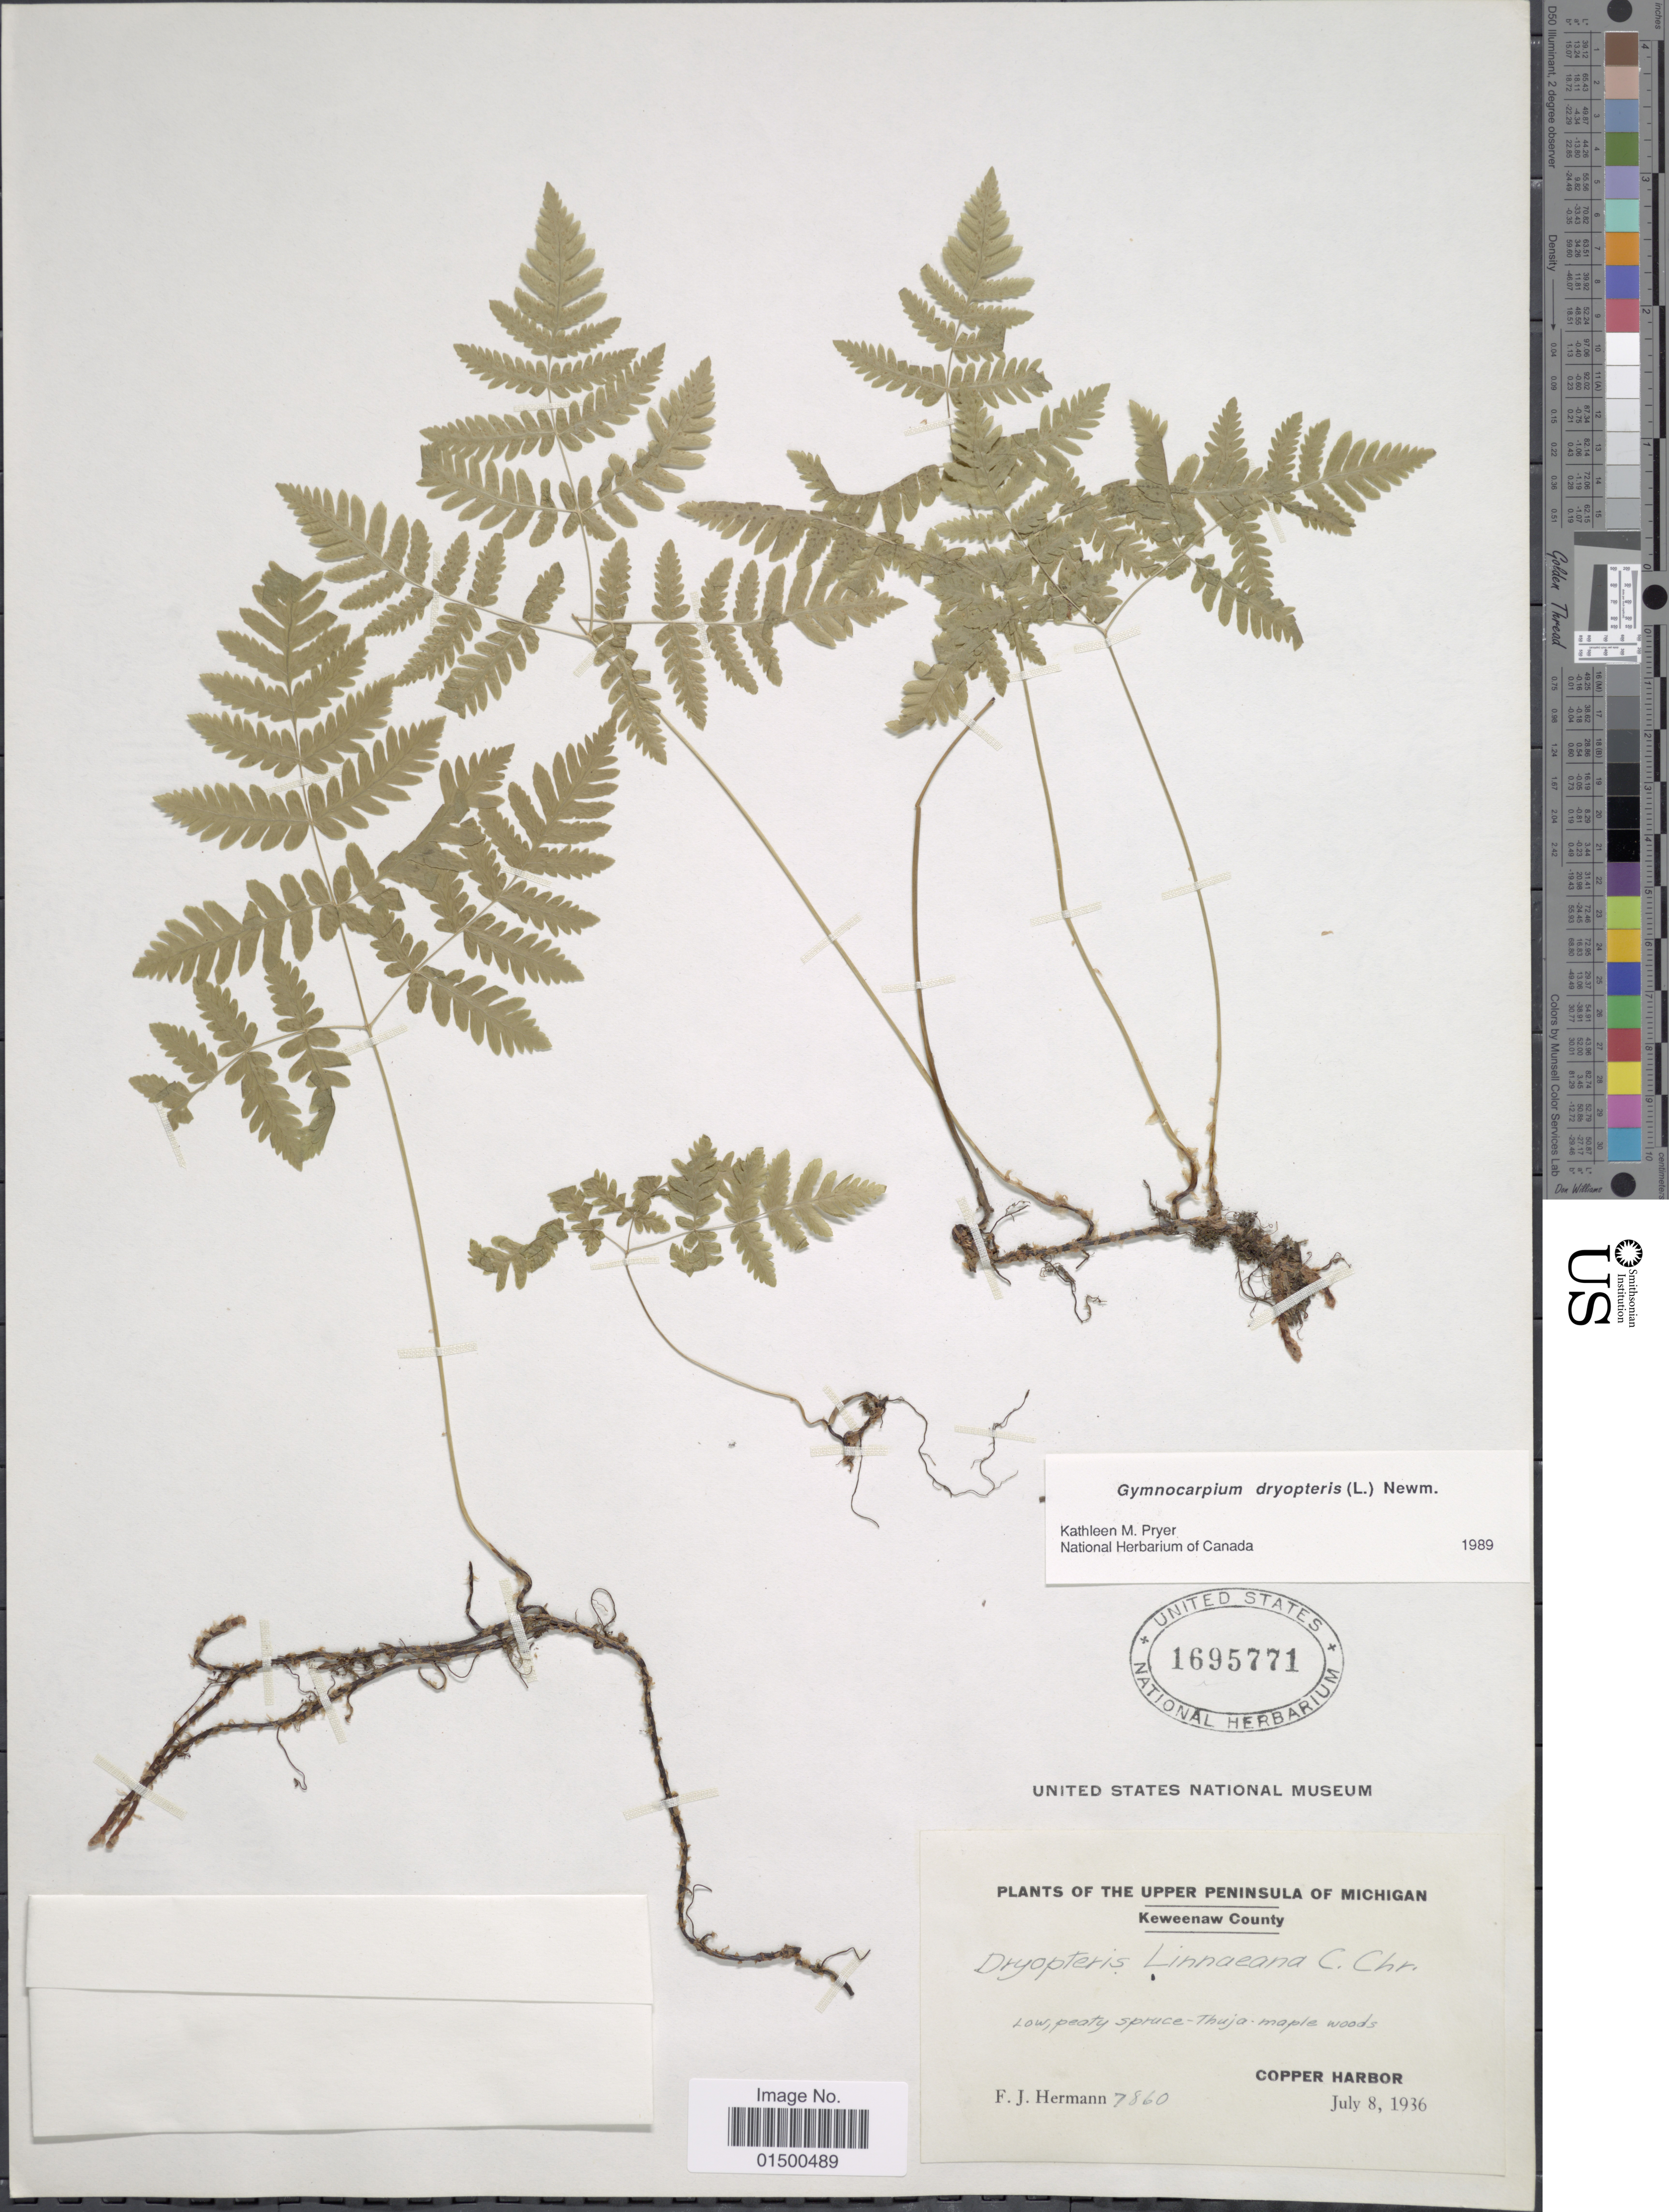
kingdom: Plantae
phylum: Tracheophyta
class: Polypodiopsida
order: Polypodiales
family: Cystopteridaceae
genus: Gymnocarpium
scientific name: Gymnocarpium dryopteris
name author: (L.) Newman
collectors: F. J. Hermann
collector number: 7860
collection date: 1936-07-08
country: United States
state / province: Michigan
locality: Upper Peninsula of Michigan, Keweenaw County, Copper Harbor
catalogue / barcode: US 1695771